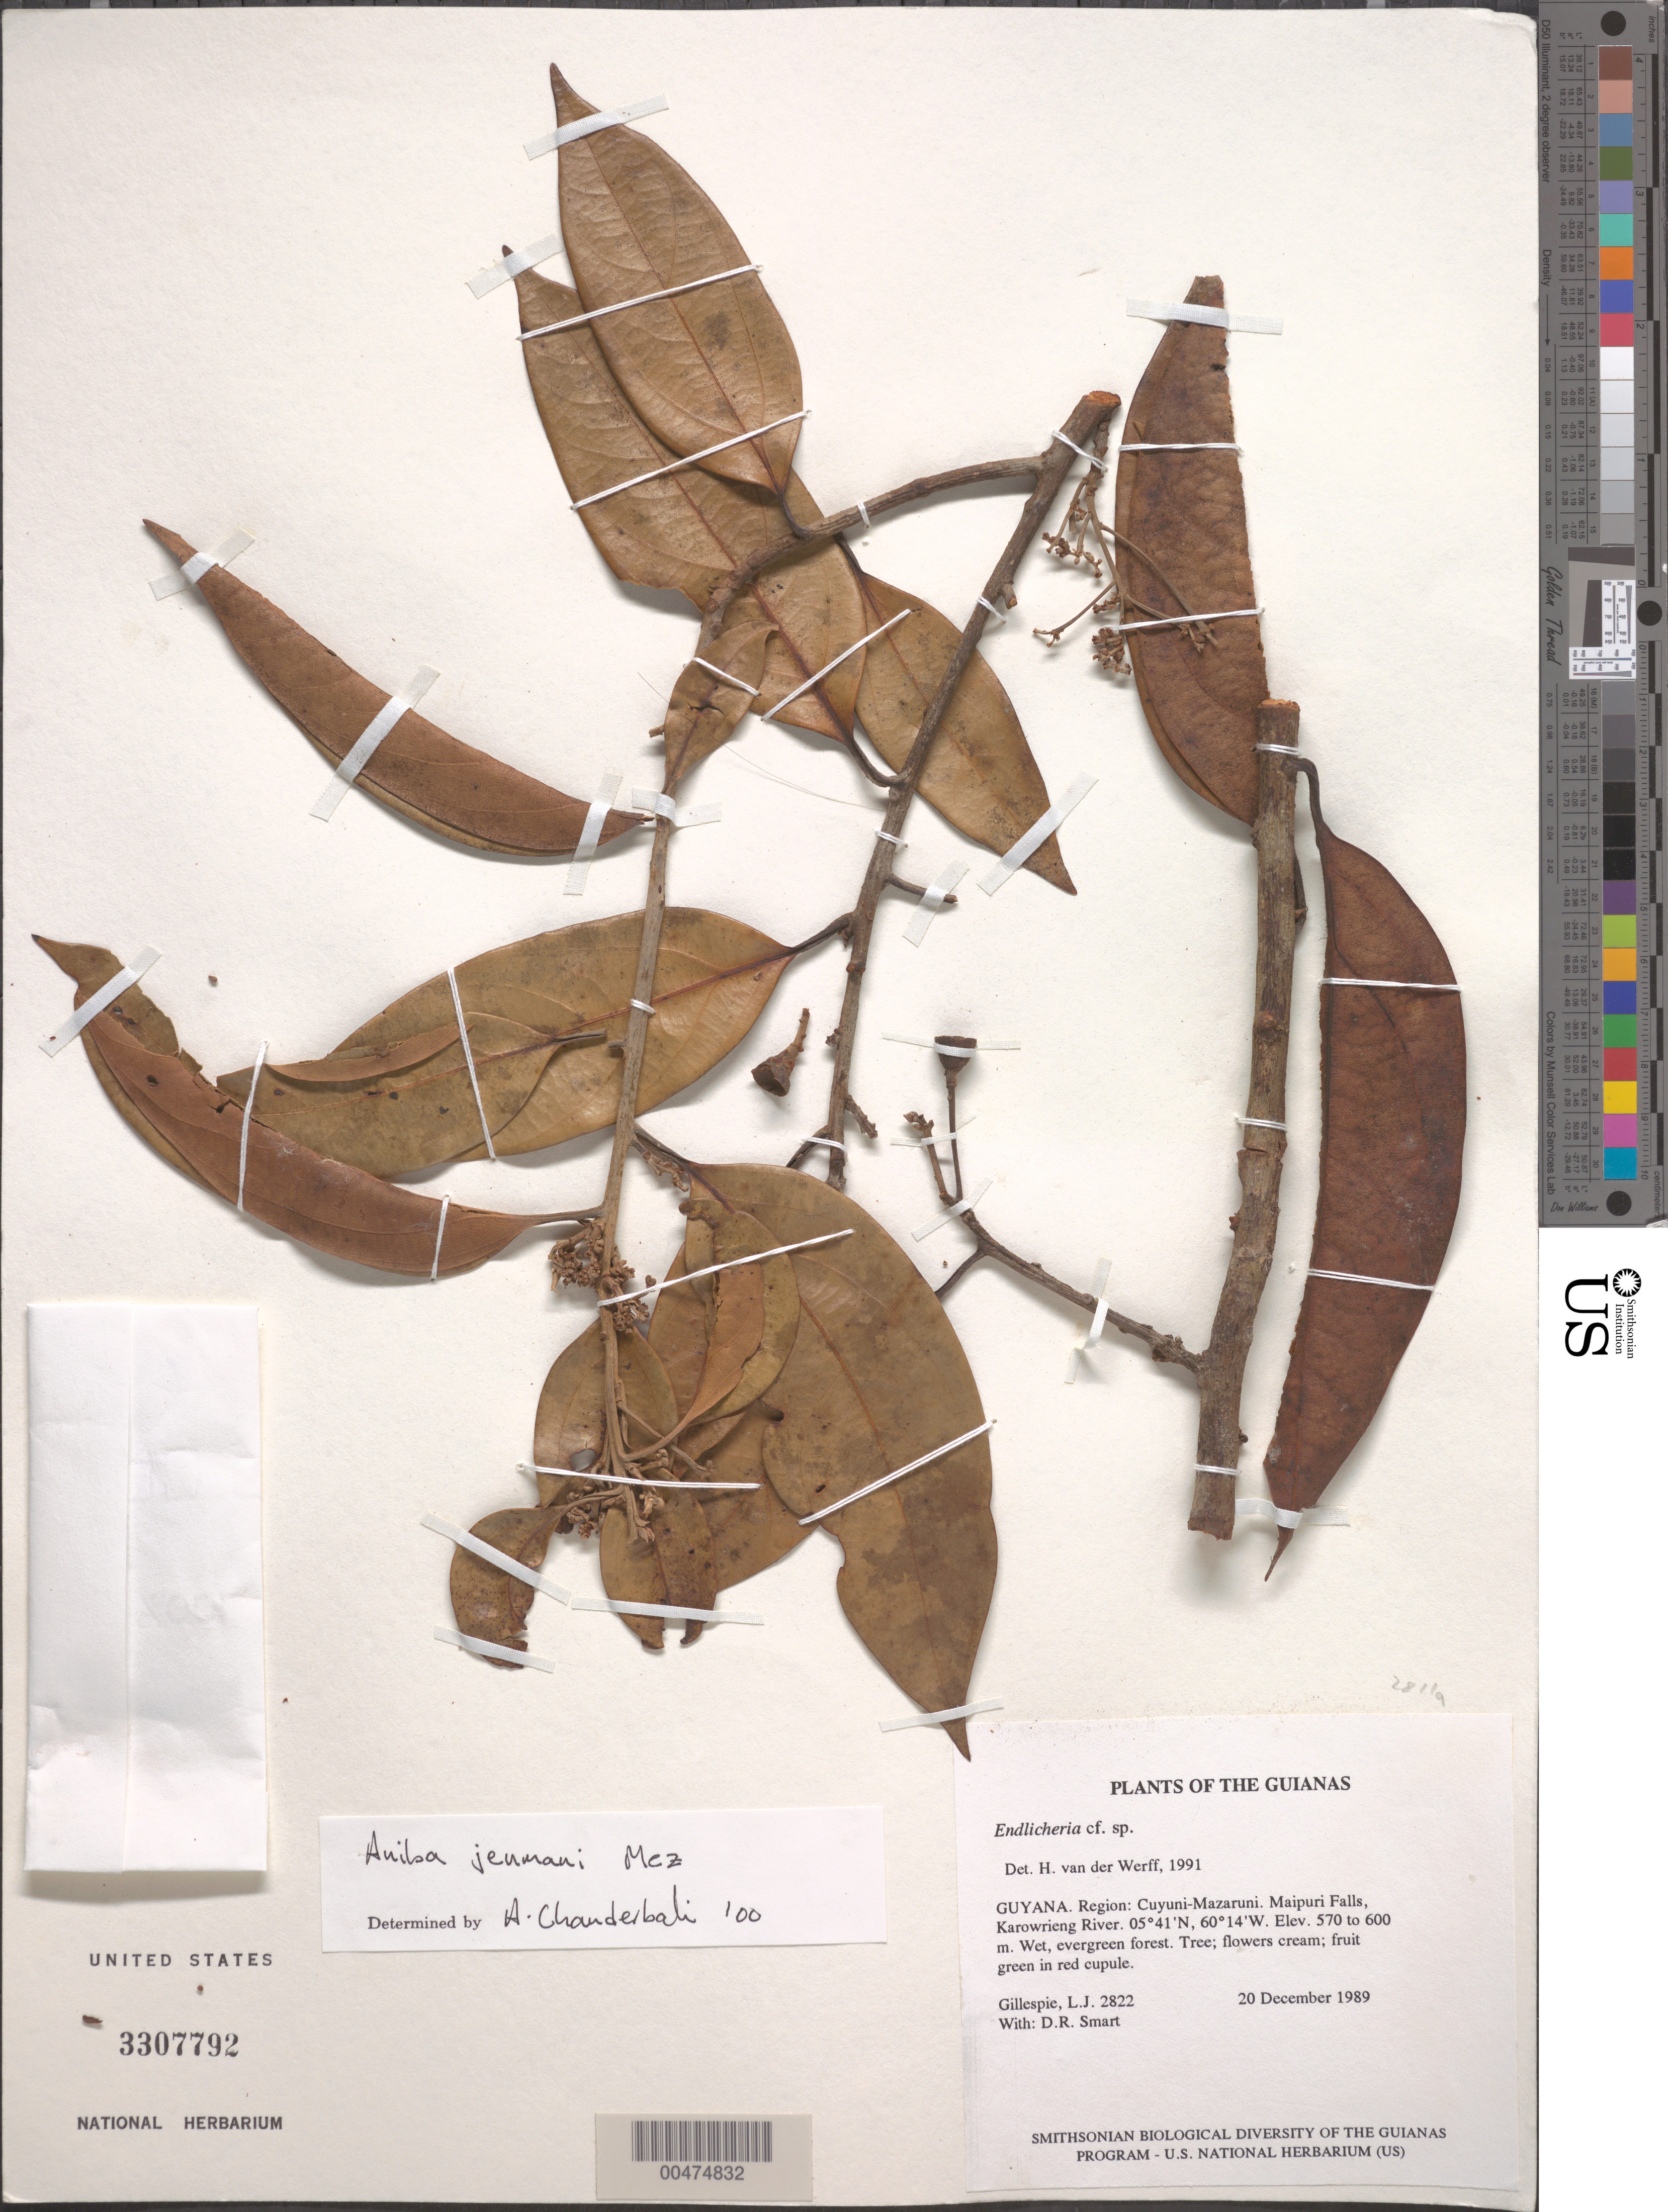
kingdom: Plantae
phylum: Tracheophyta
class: Magnoliopsida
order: Laurales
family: Lauraceae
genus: Aniba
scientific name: Aniba jenmanii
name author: Mez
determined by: Chanderbali, Andre Shashi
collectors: L. J. Gillespie & D. R. Smart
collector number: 2822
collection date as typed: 20 December 1989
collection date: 1989-12-20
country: Guyana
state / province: Cuyuni-Mazaruni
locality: Maipuri Falls, Karowrieng River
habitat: Wet, evergreen forest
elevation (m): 570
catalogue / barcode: US 3307792